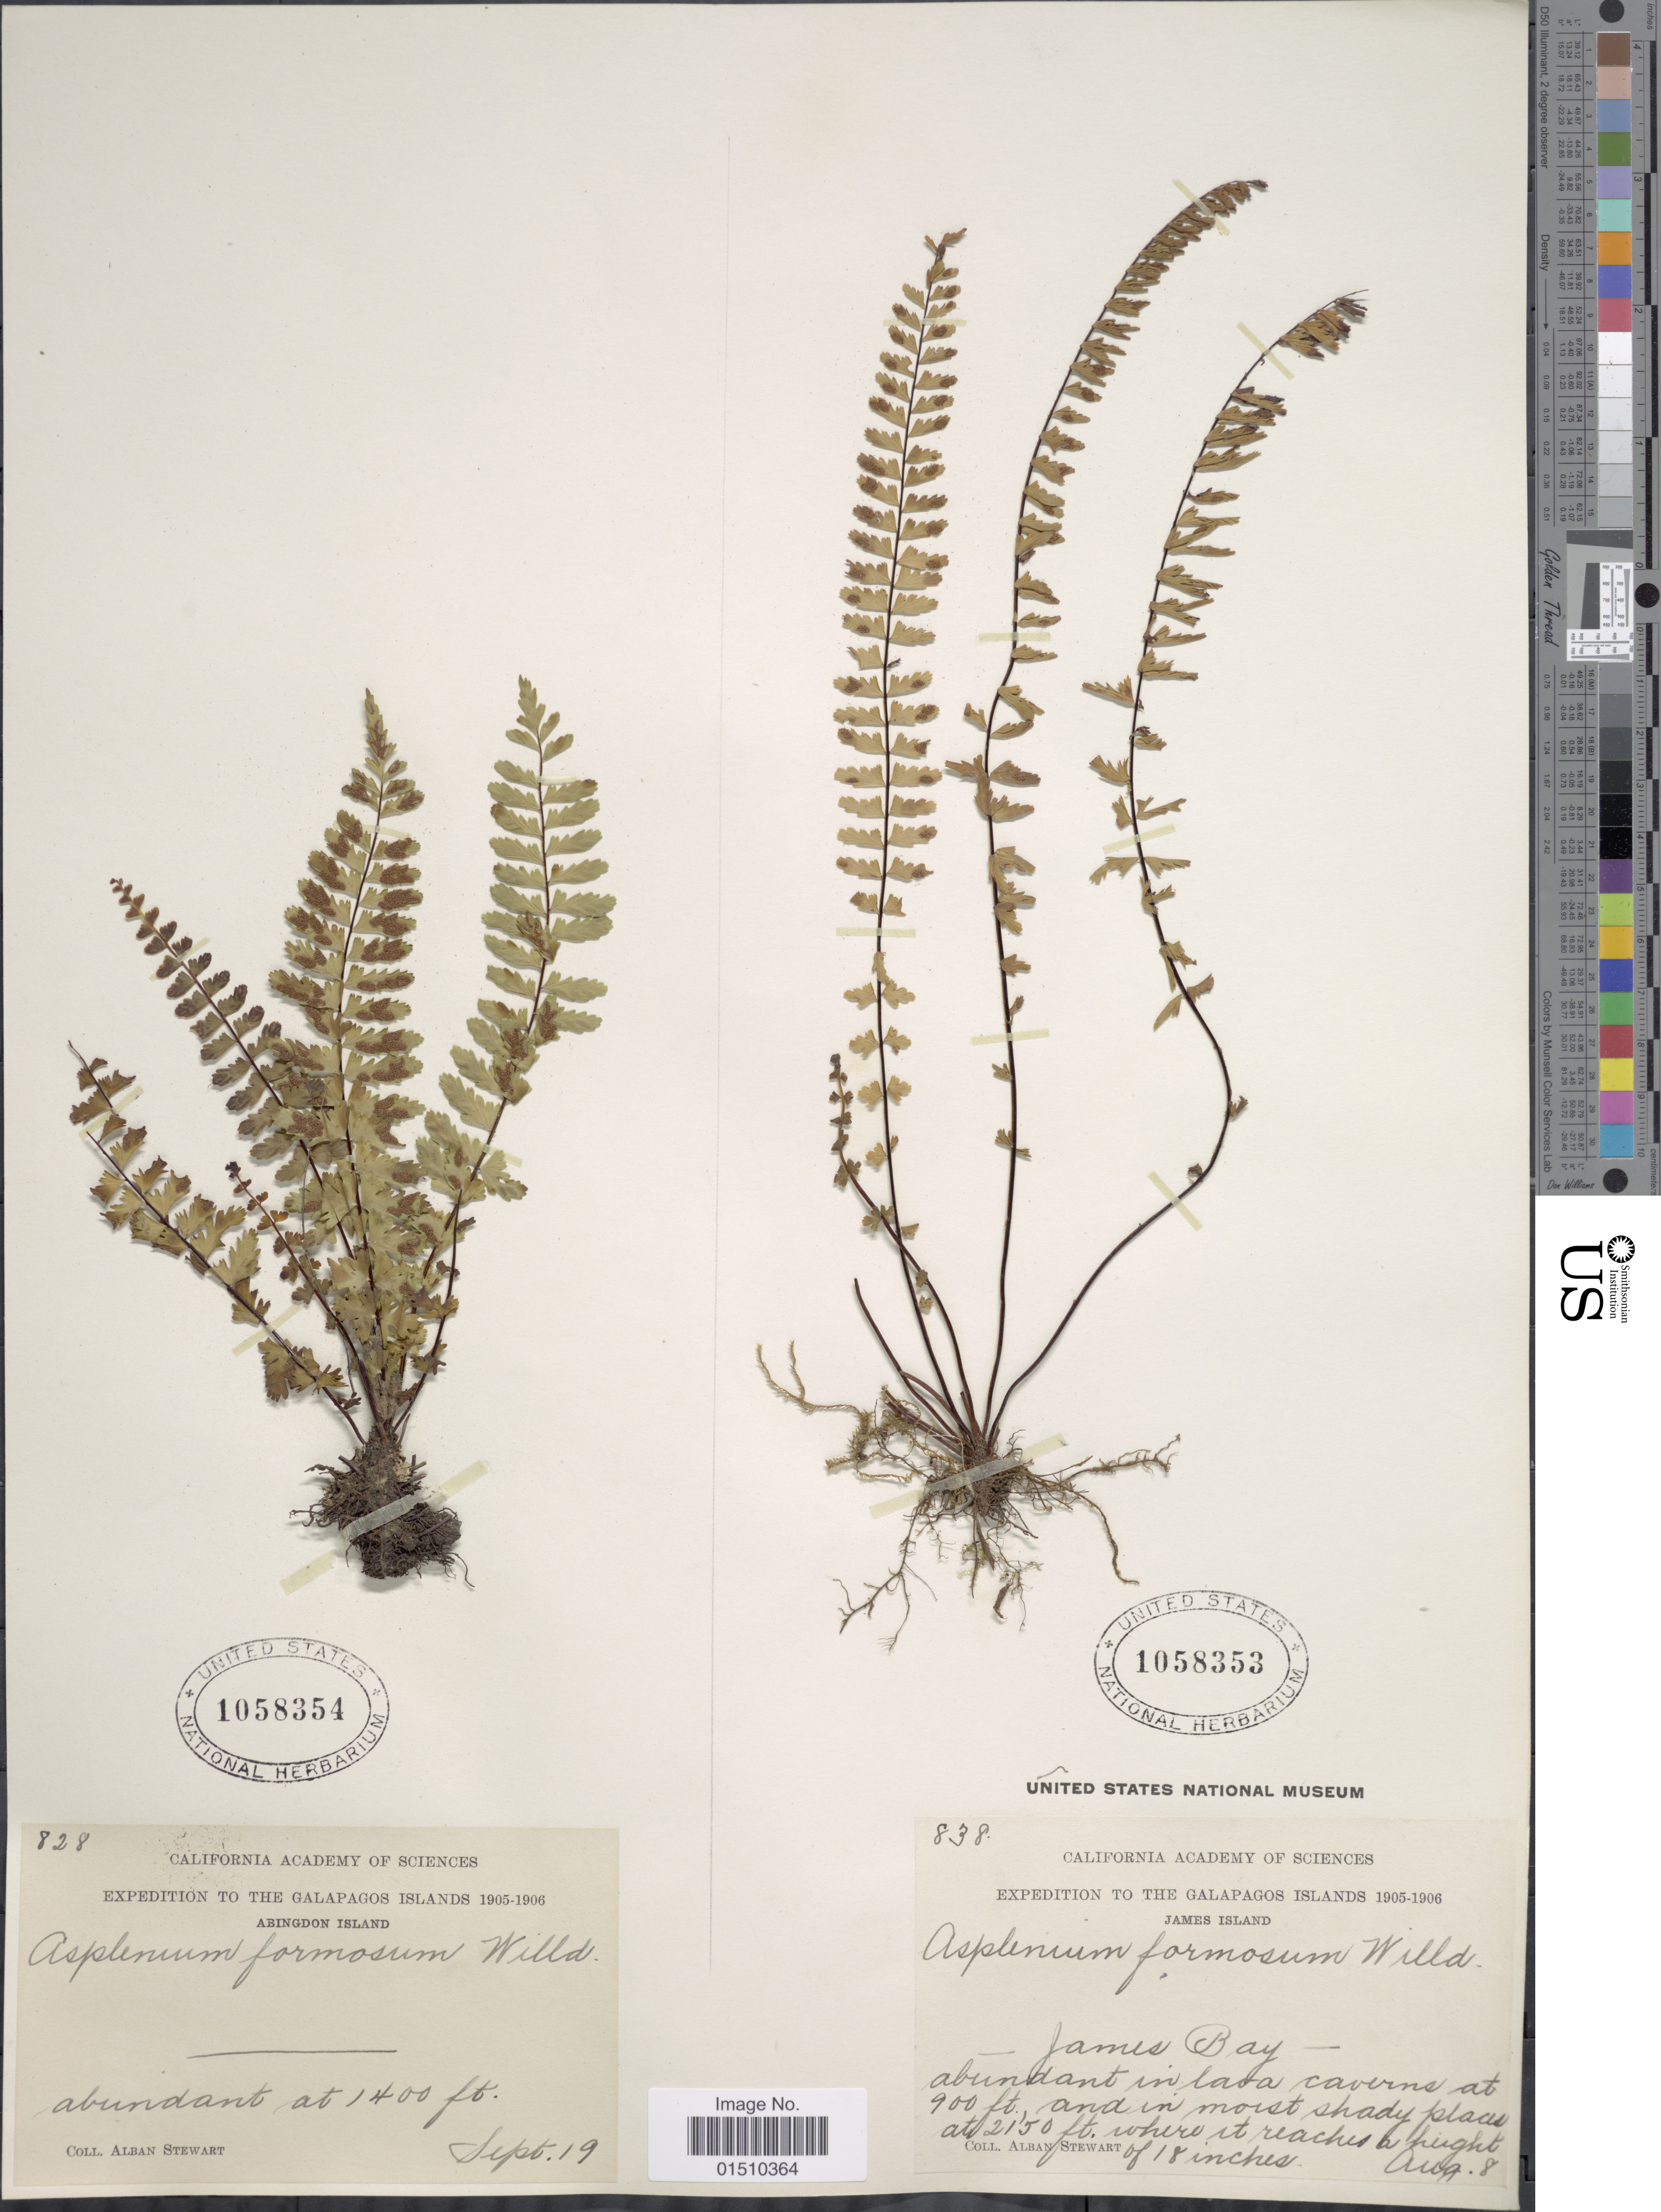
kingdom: Plantae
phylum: Tracheophyta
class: Polypodiopsida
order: Polypodiales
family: Aspleniaceae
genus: Asplenium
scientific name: Asplenium carolinum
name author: Maxon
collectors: A. Stewart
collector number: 838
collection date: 1905-08-08/1906-08-08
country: Ecuador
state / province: Colón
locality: Expedition to the Galapagos Islands, James Island, James Bay, abundant in lava caverna at 900 ft., and in moist shdy place.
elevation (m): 655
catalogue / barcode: US 1058353-2